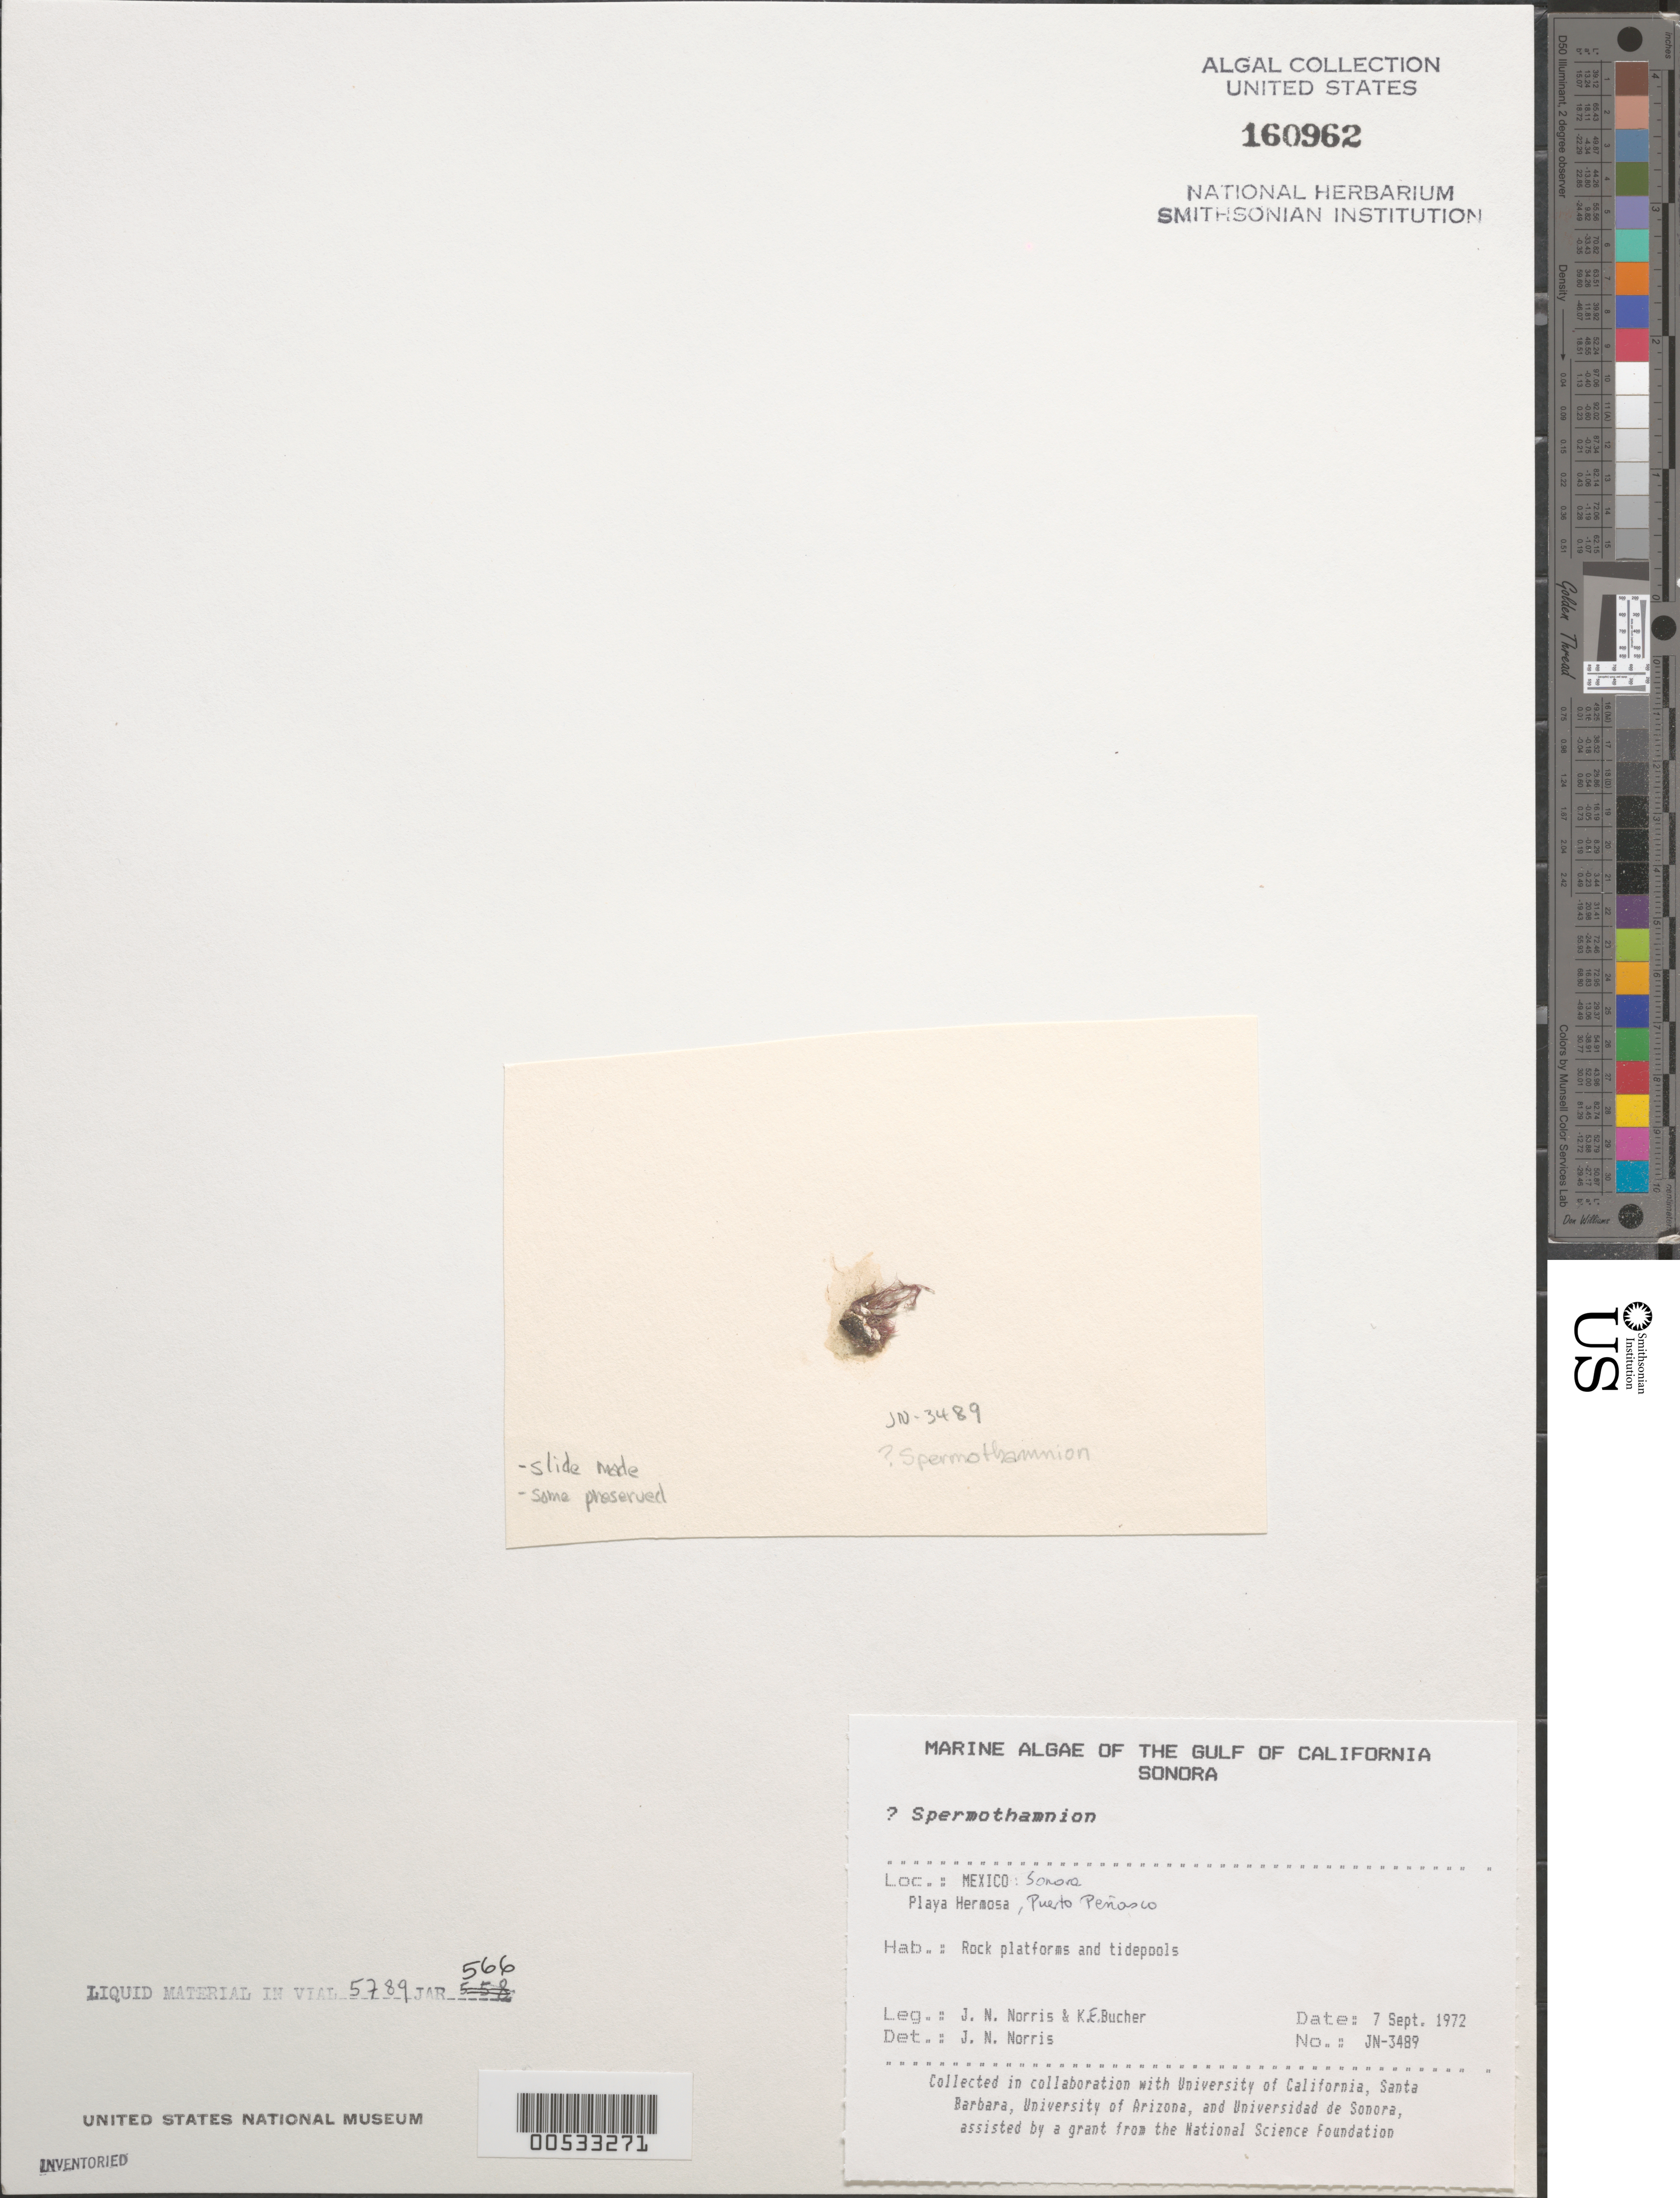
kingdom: Plantae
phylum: Rhodophyta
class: Florideophyceae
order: Ceramiales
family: Wrangeliaceae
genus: Spermothamnion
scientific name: Spermothamnion sp.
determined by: Norris, James N.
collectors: J. N. Norris & K. E. Bucher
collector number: JN-3489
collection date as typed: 07 Sep 1972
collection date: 1972-09-07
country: Mexico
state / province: Sonora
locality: Playa Hermosa, Puerto Penasco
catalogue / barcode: US 160962